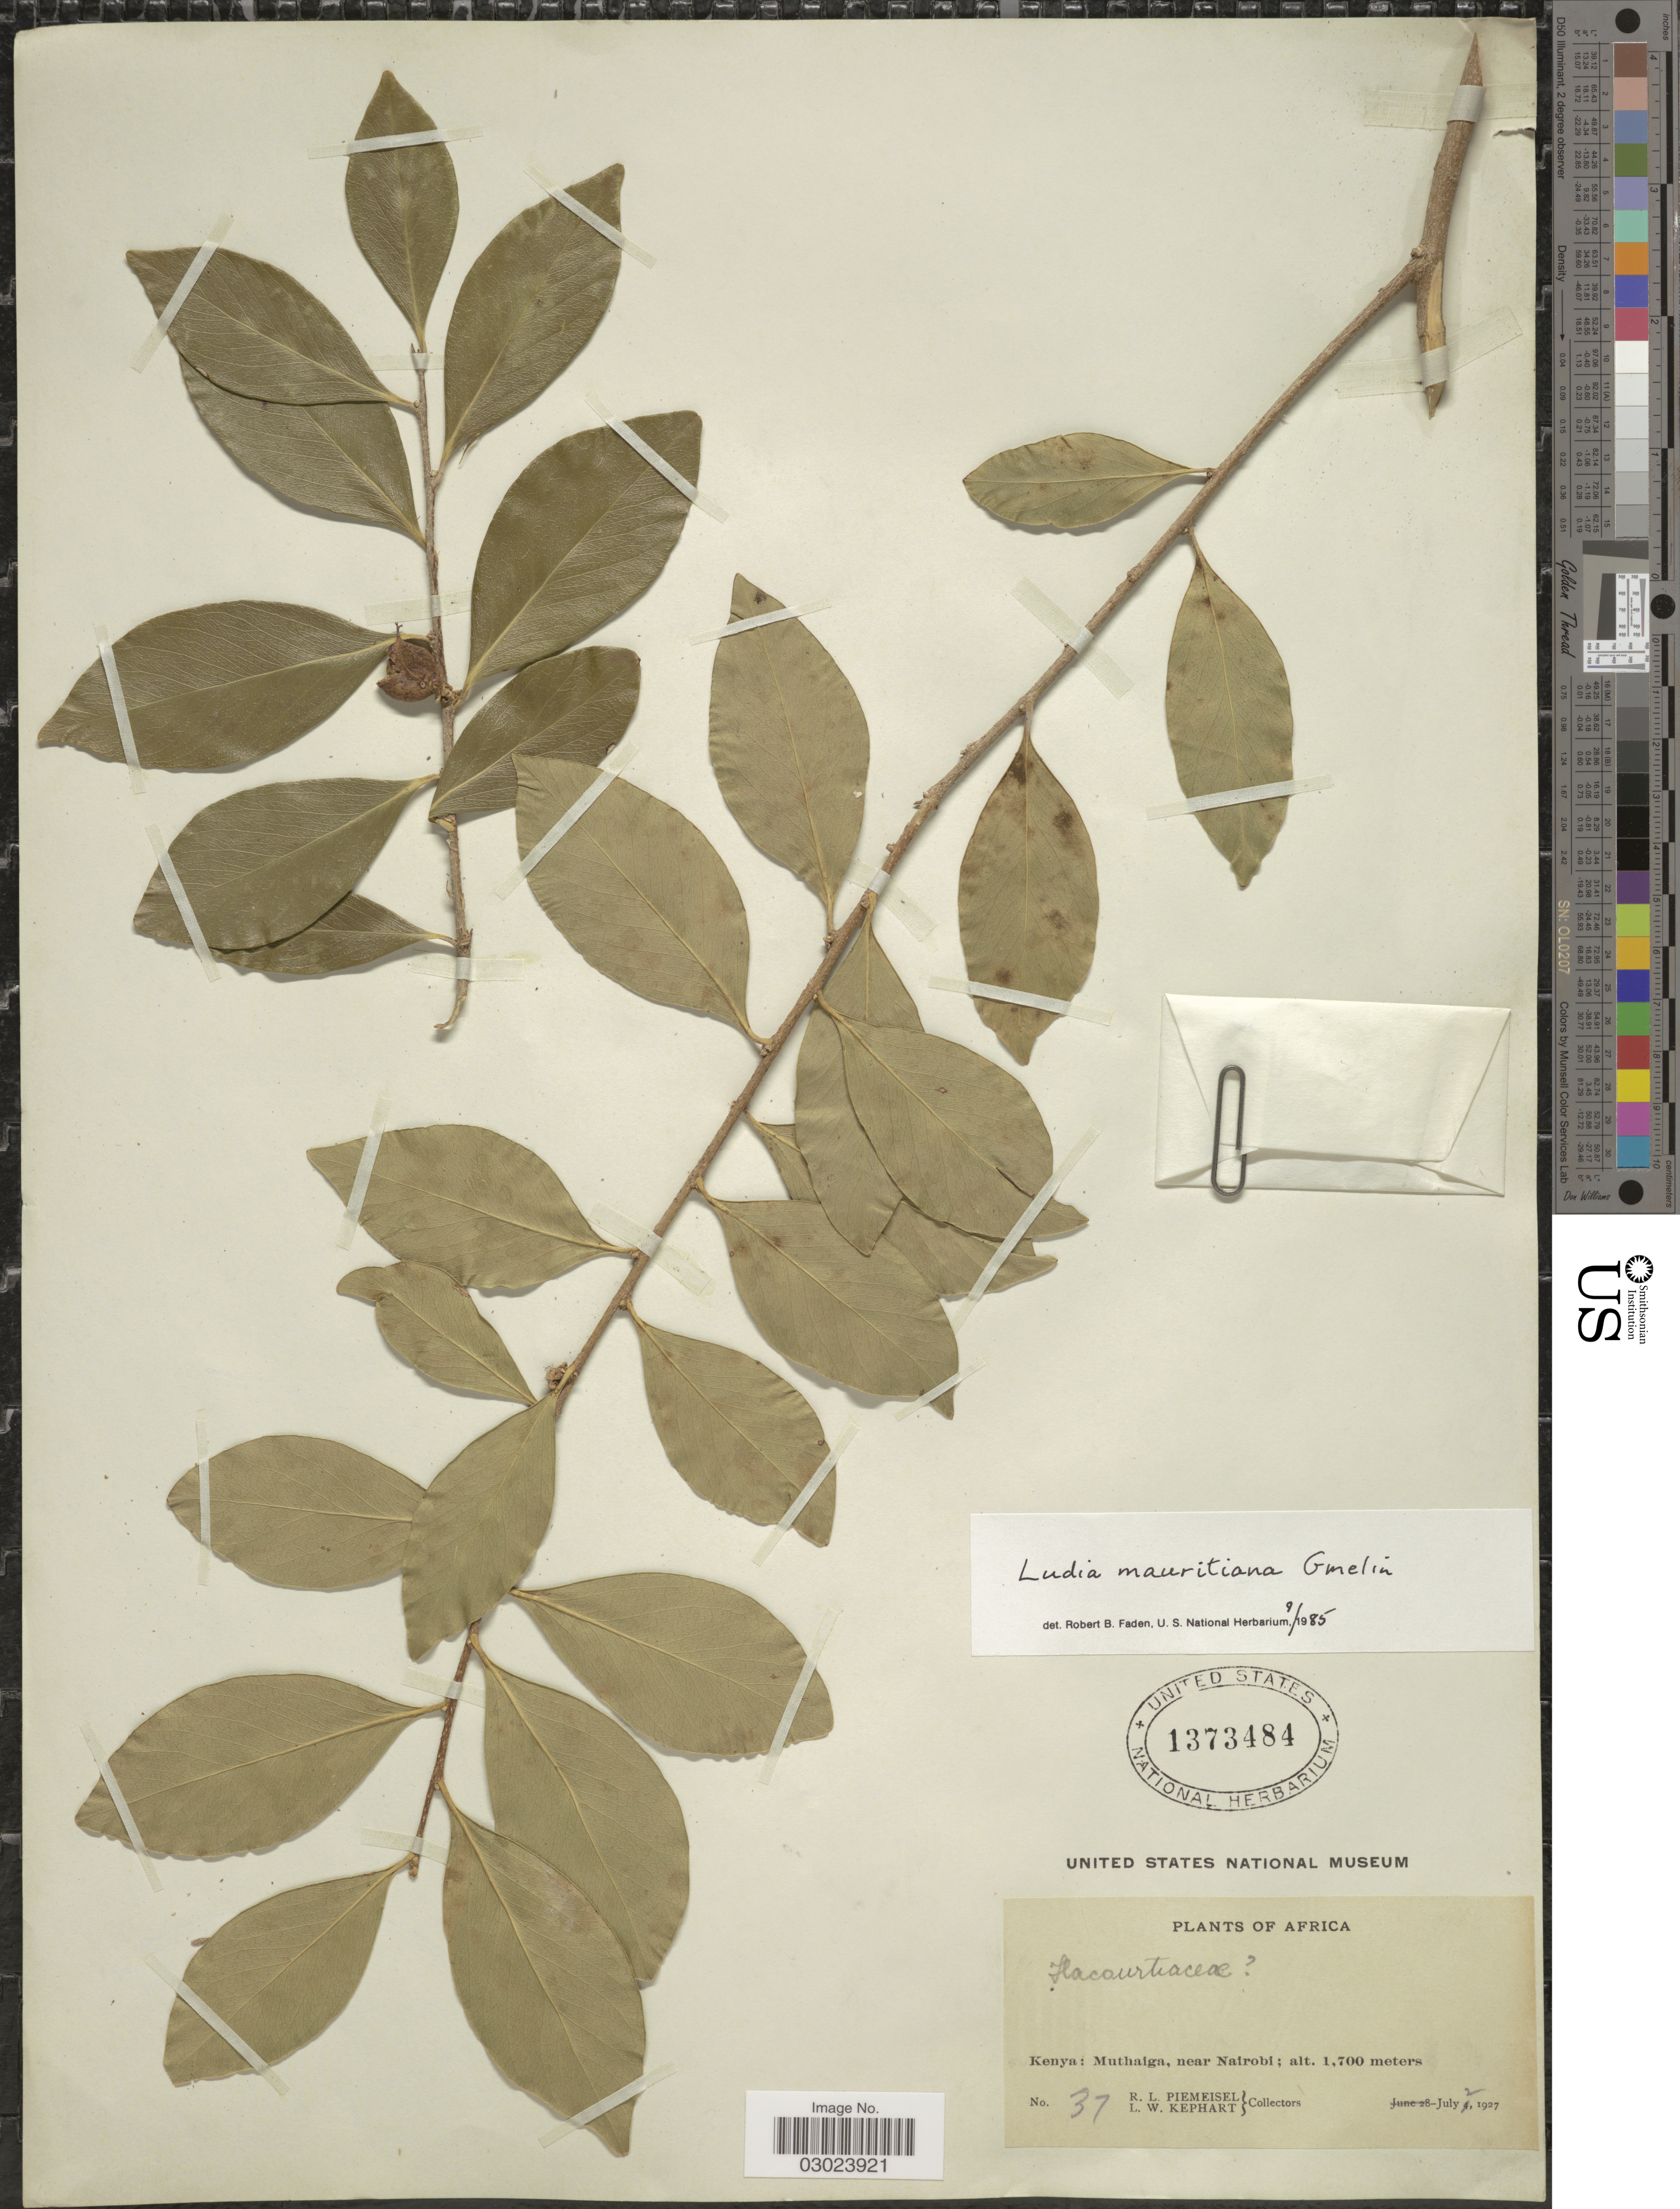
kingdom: Plantae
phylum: Tracheophyta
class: Magnoliopsida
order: Malpighiales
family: Salicaceae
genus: Ludia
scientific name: Ludia sessiliflora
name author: Lam.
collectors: R. L. Piemeisel & L. W. Kephart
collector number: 37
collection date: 1927-07-02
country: Kenya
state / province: Nairobi Area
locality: Muthaiga, near Nairobi.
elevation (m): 1700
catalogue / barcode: US 1373484